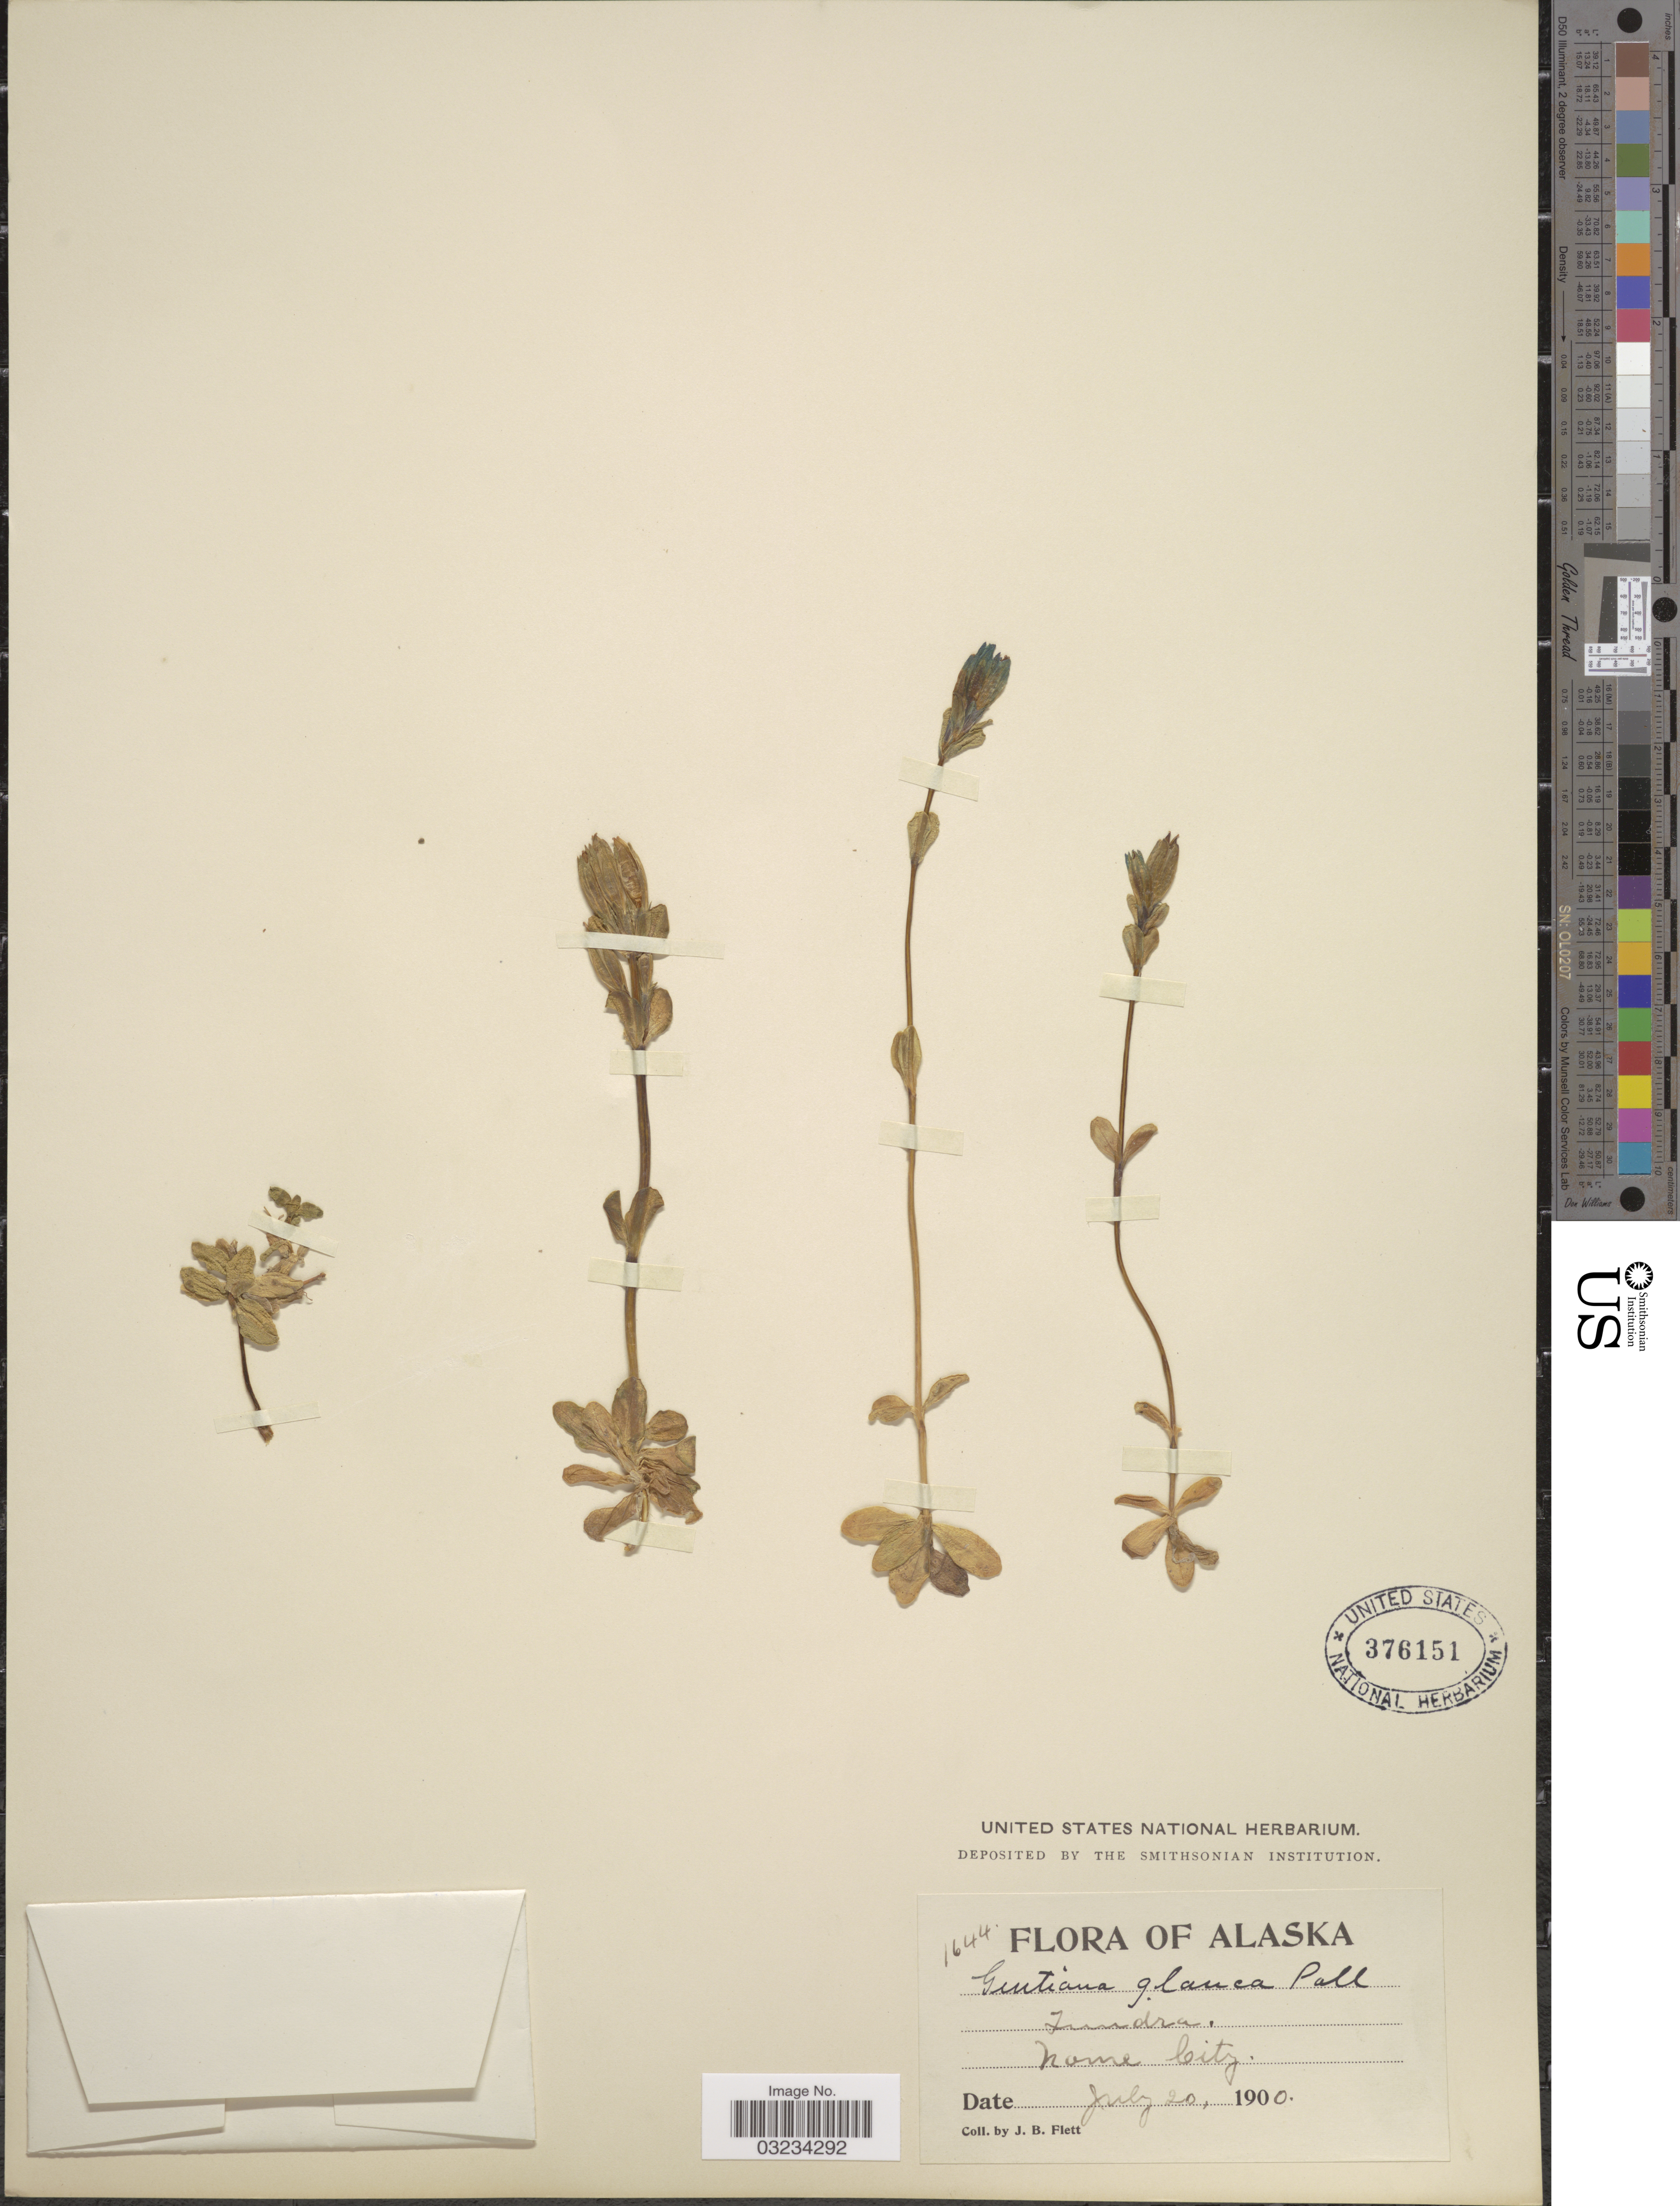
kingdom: Plantae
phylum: Tracheophyta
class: Magnoliopsida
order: Gentianales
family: Gentianaceae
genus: Gentiana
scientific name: Gentiana glauca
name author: Pall.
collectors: J. Flett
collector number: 1644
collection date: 1900-07-20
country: United States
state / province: Alaska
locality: Nome City.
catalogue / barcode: US 376151